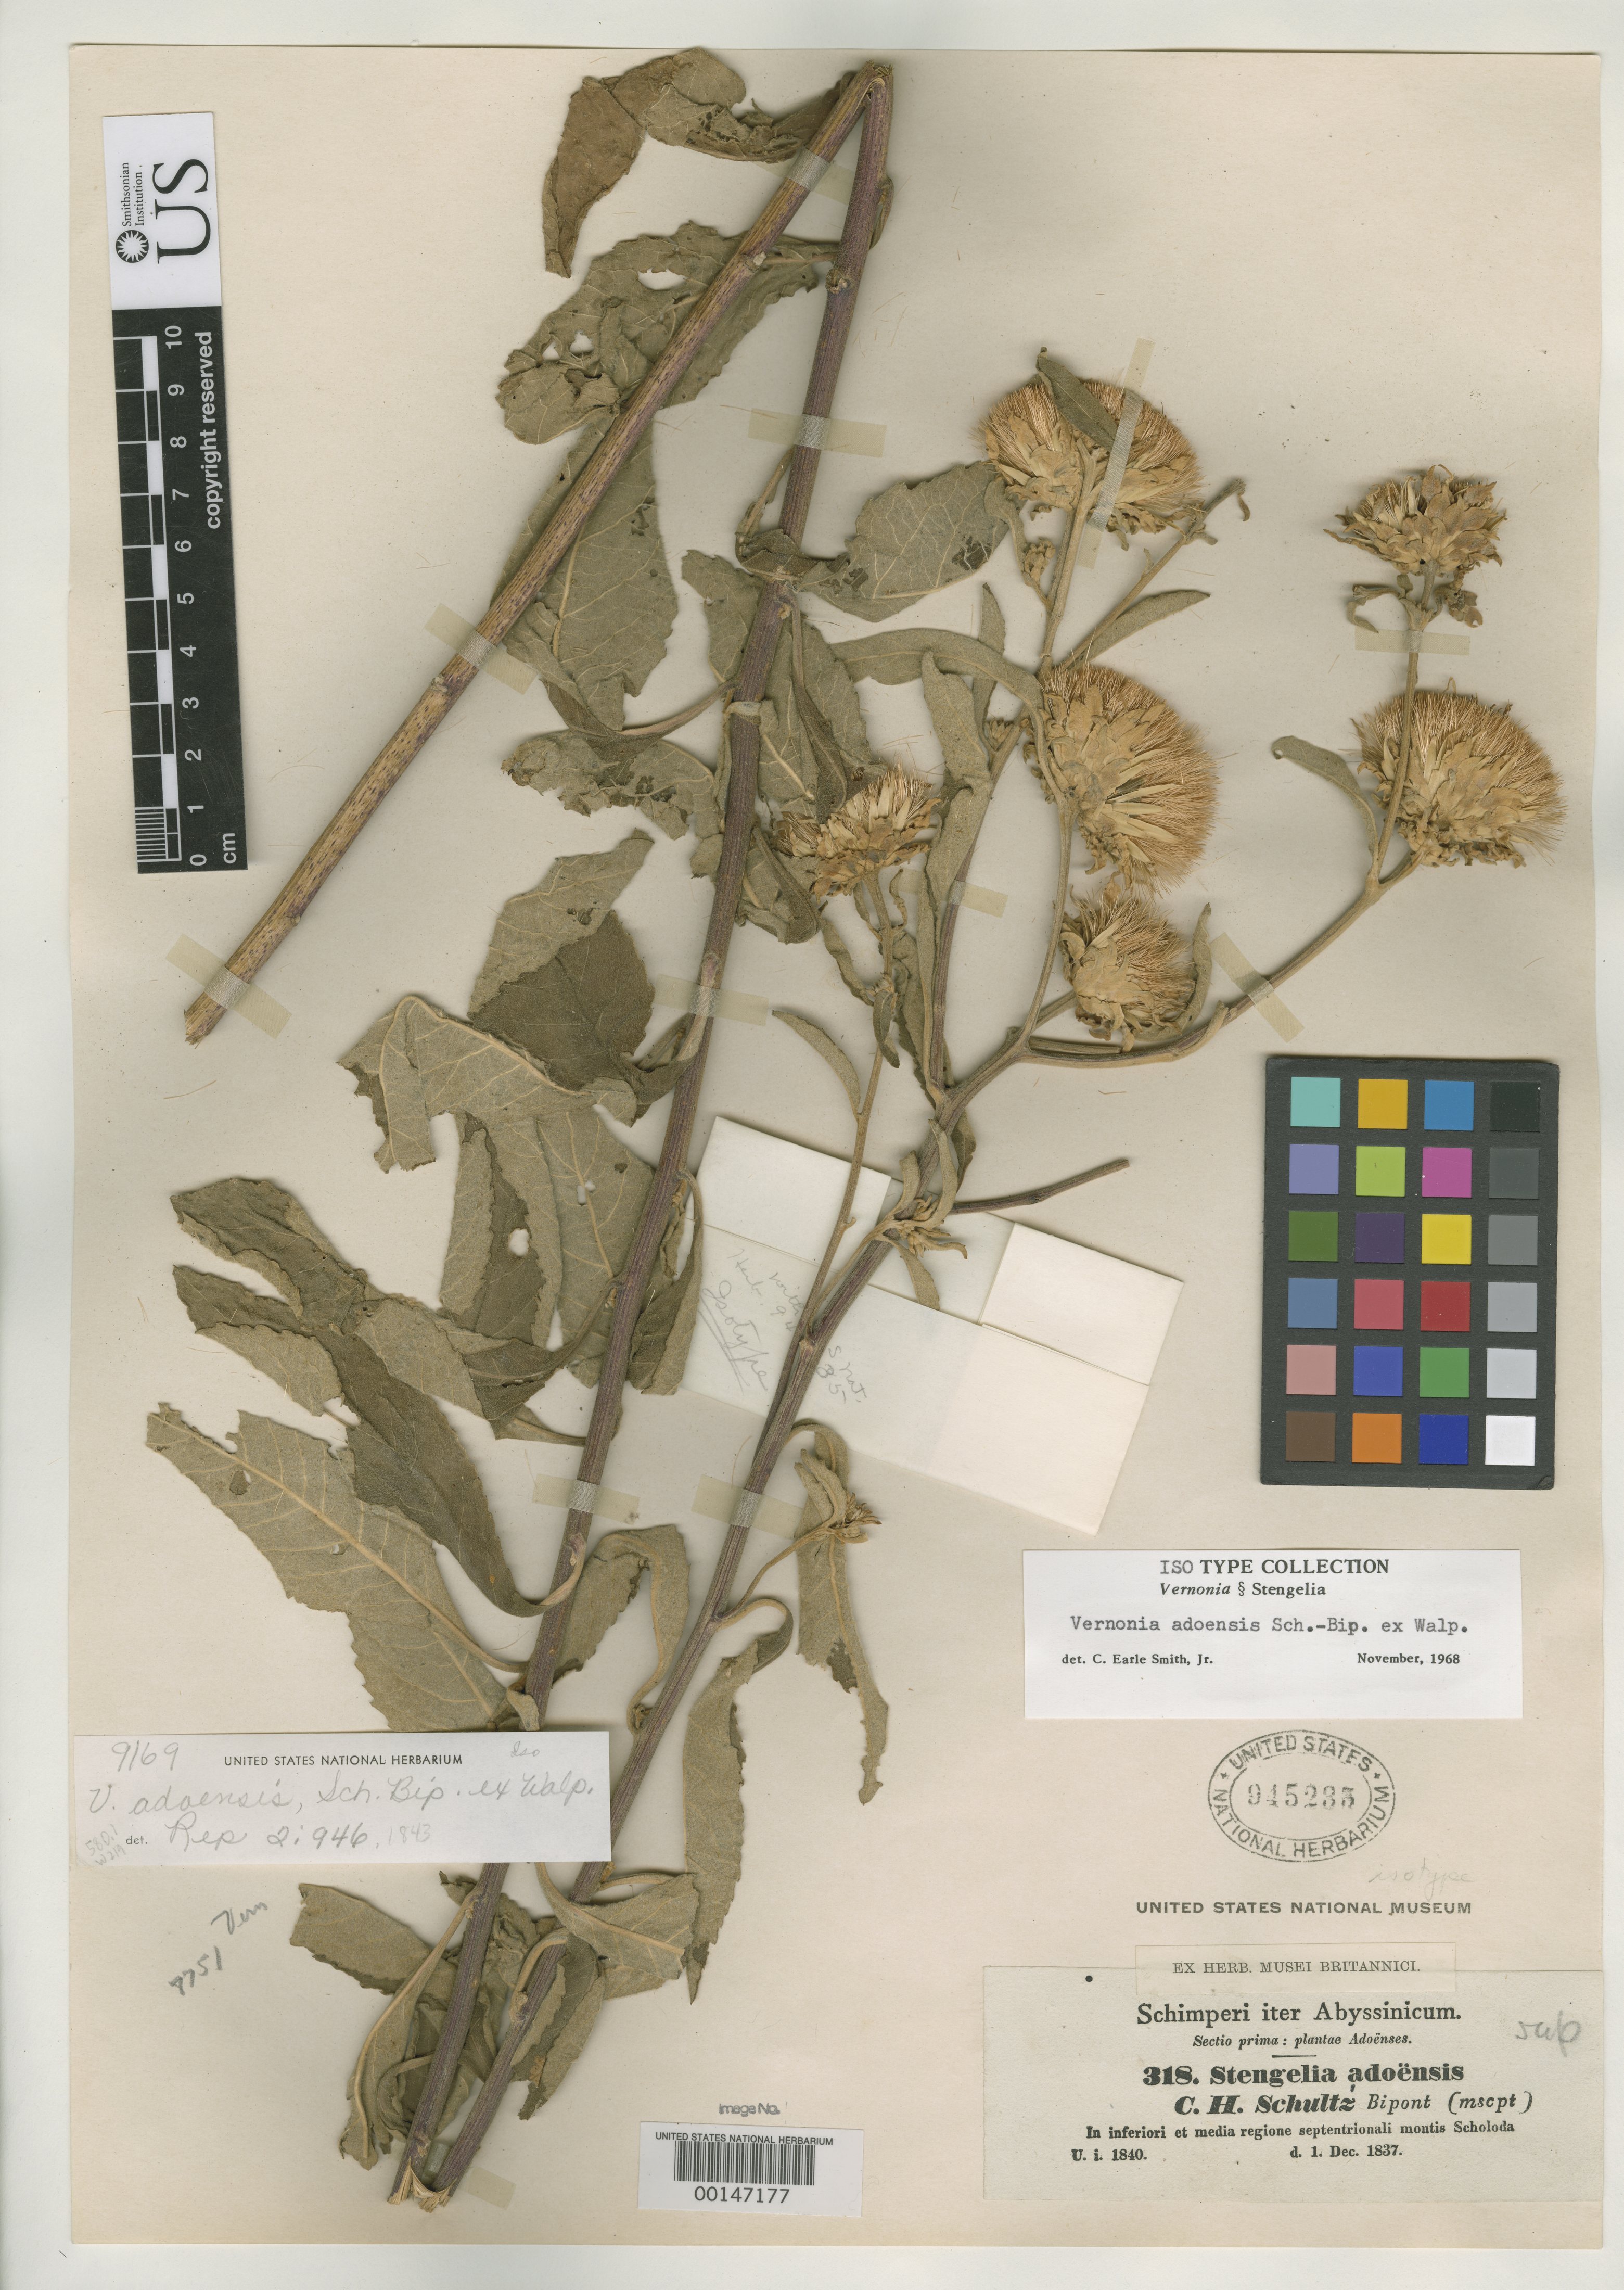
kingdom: Plantae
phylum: Tracheophyta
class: Magnoliopsida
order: Asterales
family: Asteraceae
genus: Vernonia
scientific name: Vernonia adoensis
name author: Sch. Bip. ex Walpers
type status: Isotype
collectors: G. W. Schimper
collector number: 318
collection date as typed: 01 Dec 1837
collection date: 1837-12-01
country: Ethiopia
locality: Scholada.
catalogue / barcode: US 945235